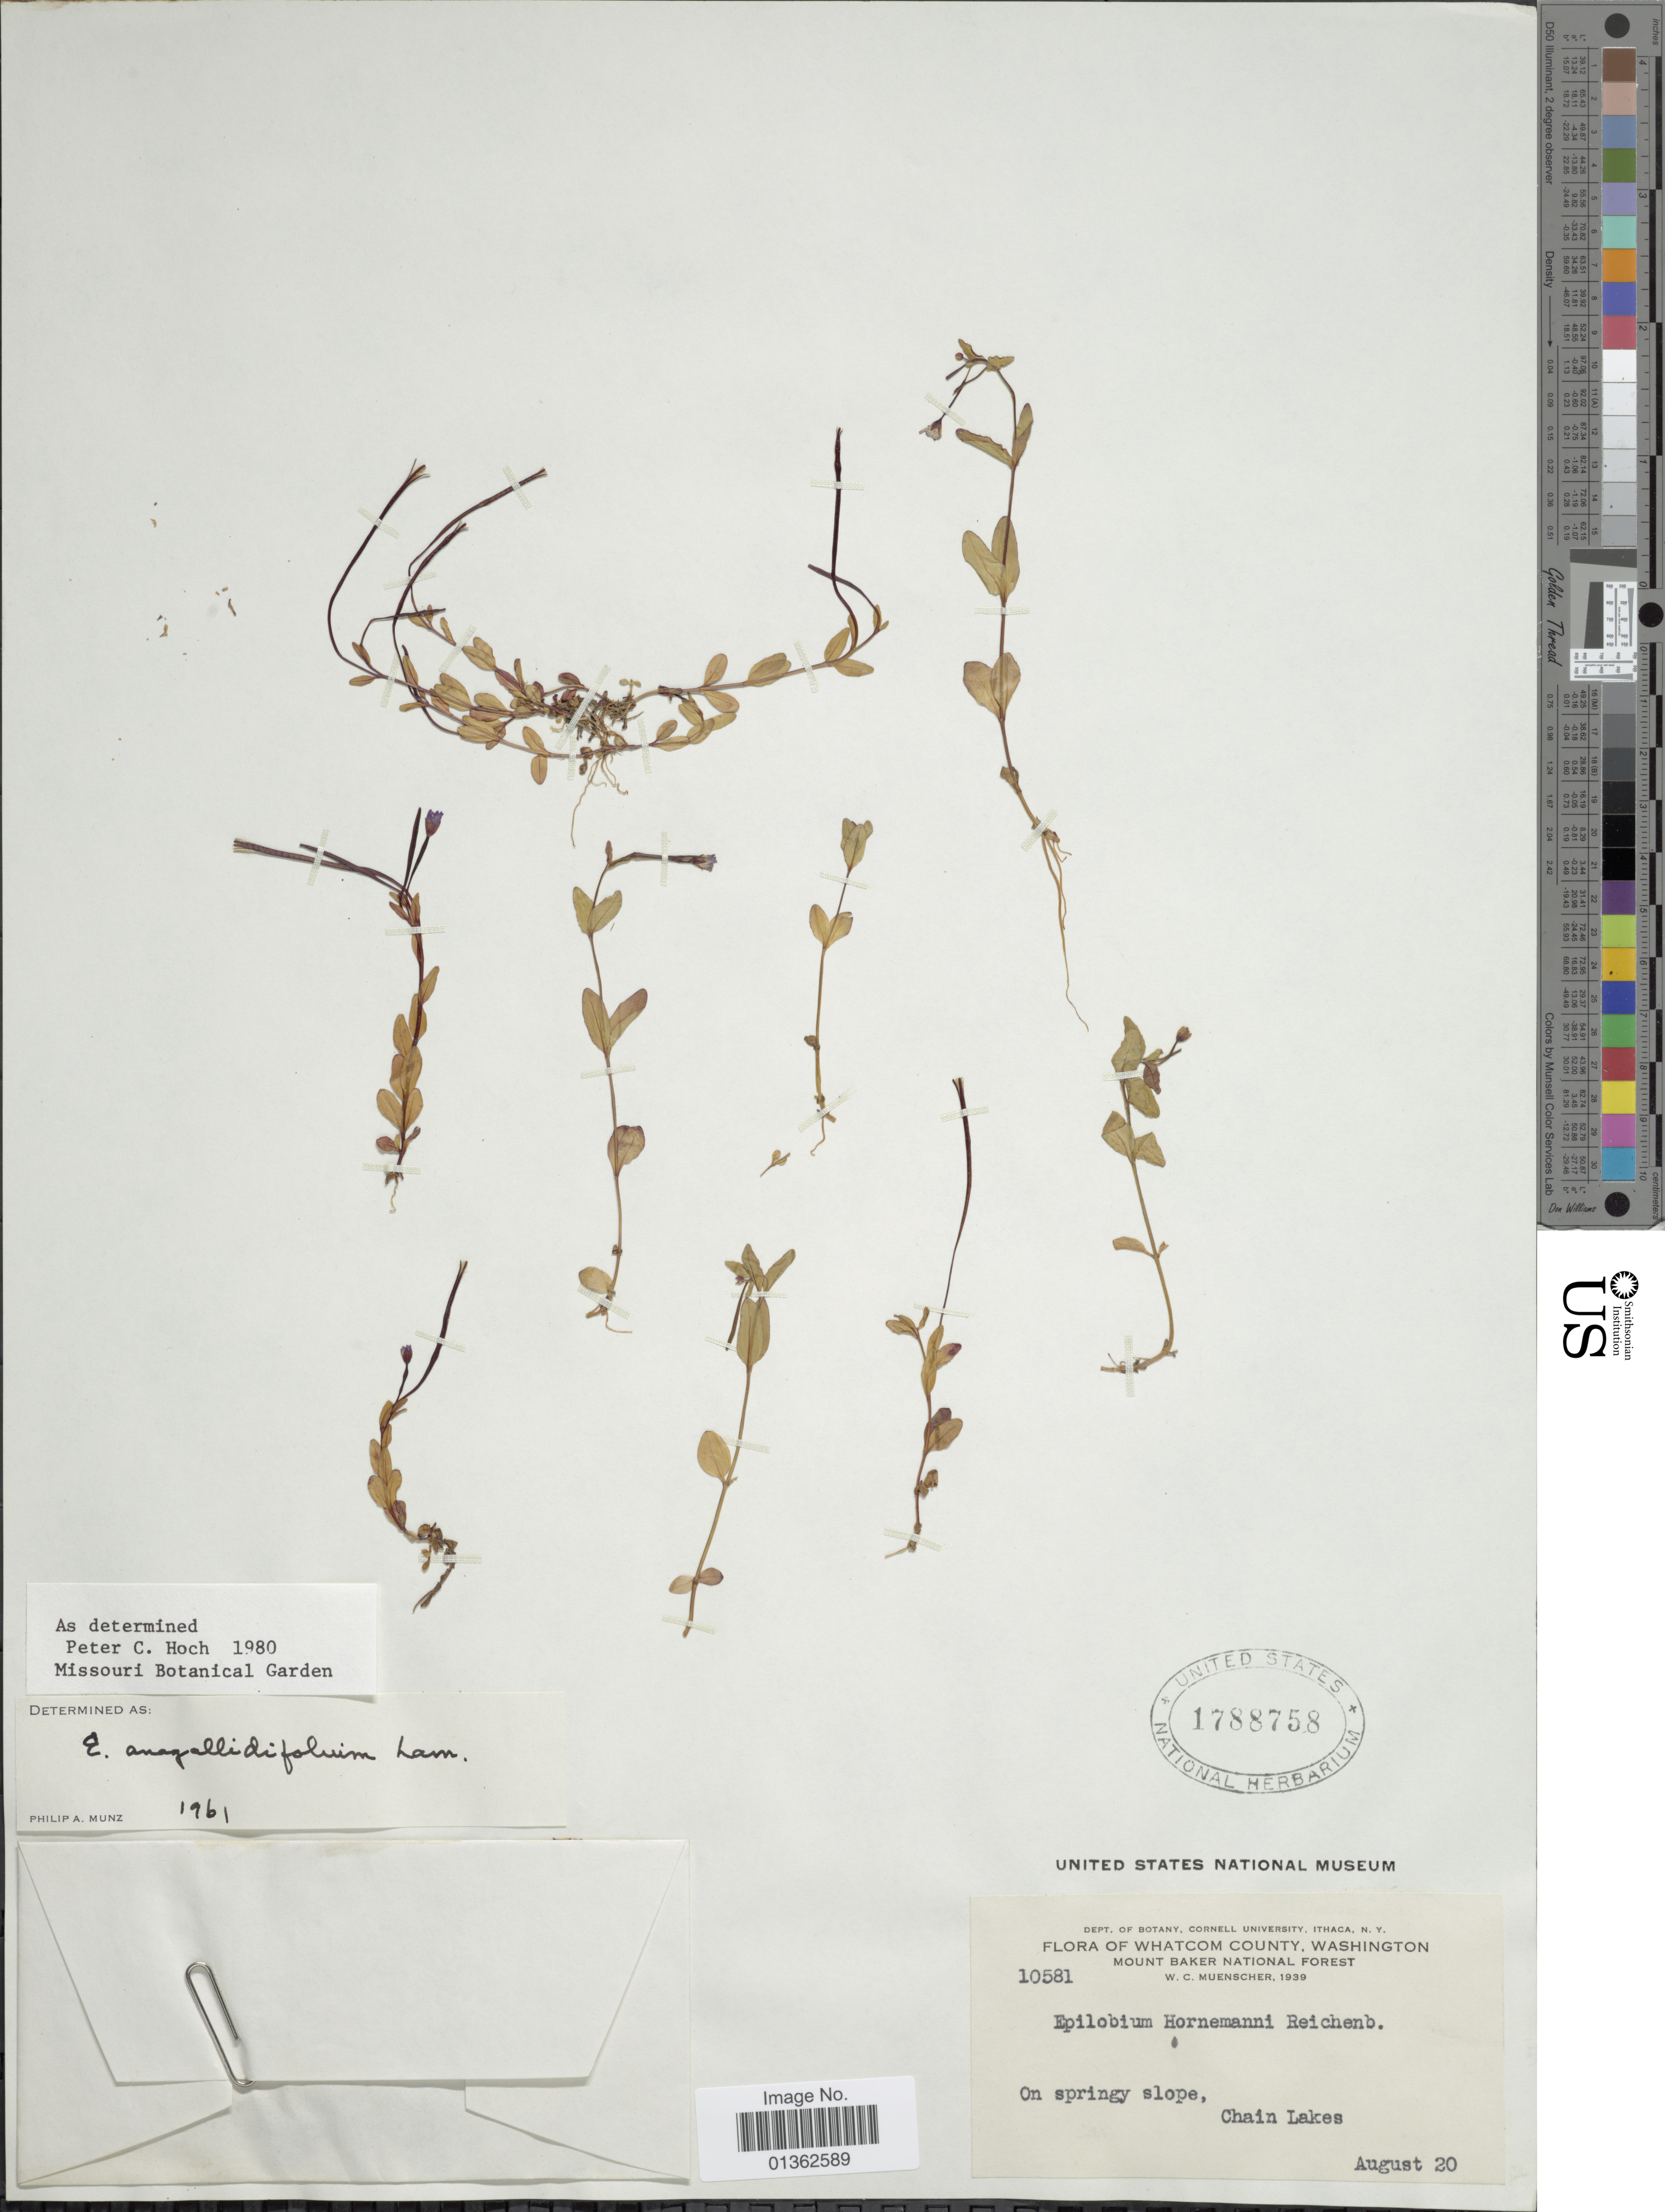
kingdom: Plantae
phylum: Tracheophyta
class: Magnoliopsida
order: Myrtales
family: Onagraceae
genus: Epilobium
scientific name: Epilobium anagallidifolium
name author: Lam.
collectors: W. Muenscher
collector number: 10581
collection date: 1939-08-20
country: United States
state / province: Washington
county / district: Whatcom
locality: Whatcom County. On springy slope, Chain Lakes.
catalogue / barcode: US 1788758